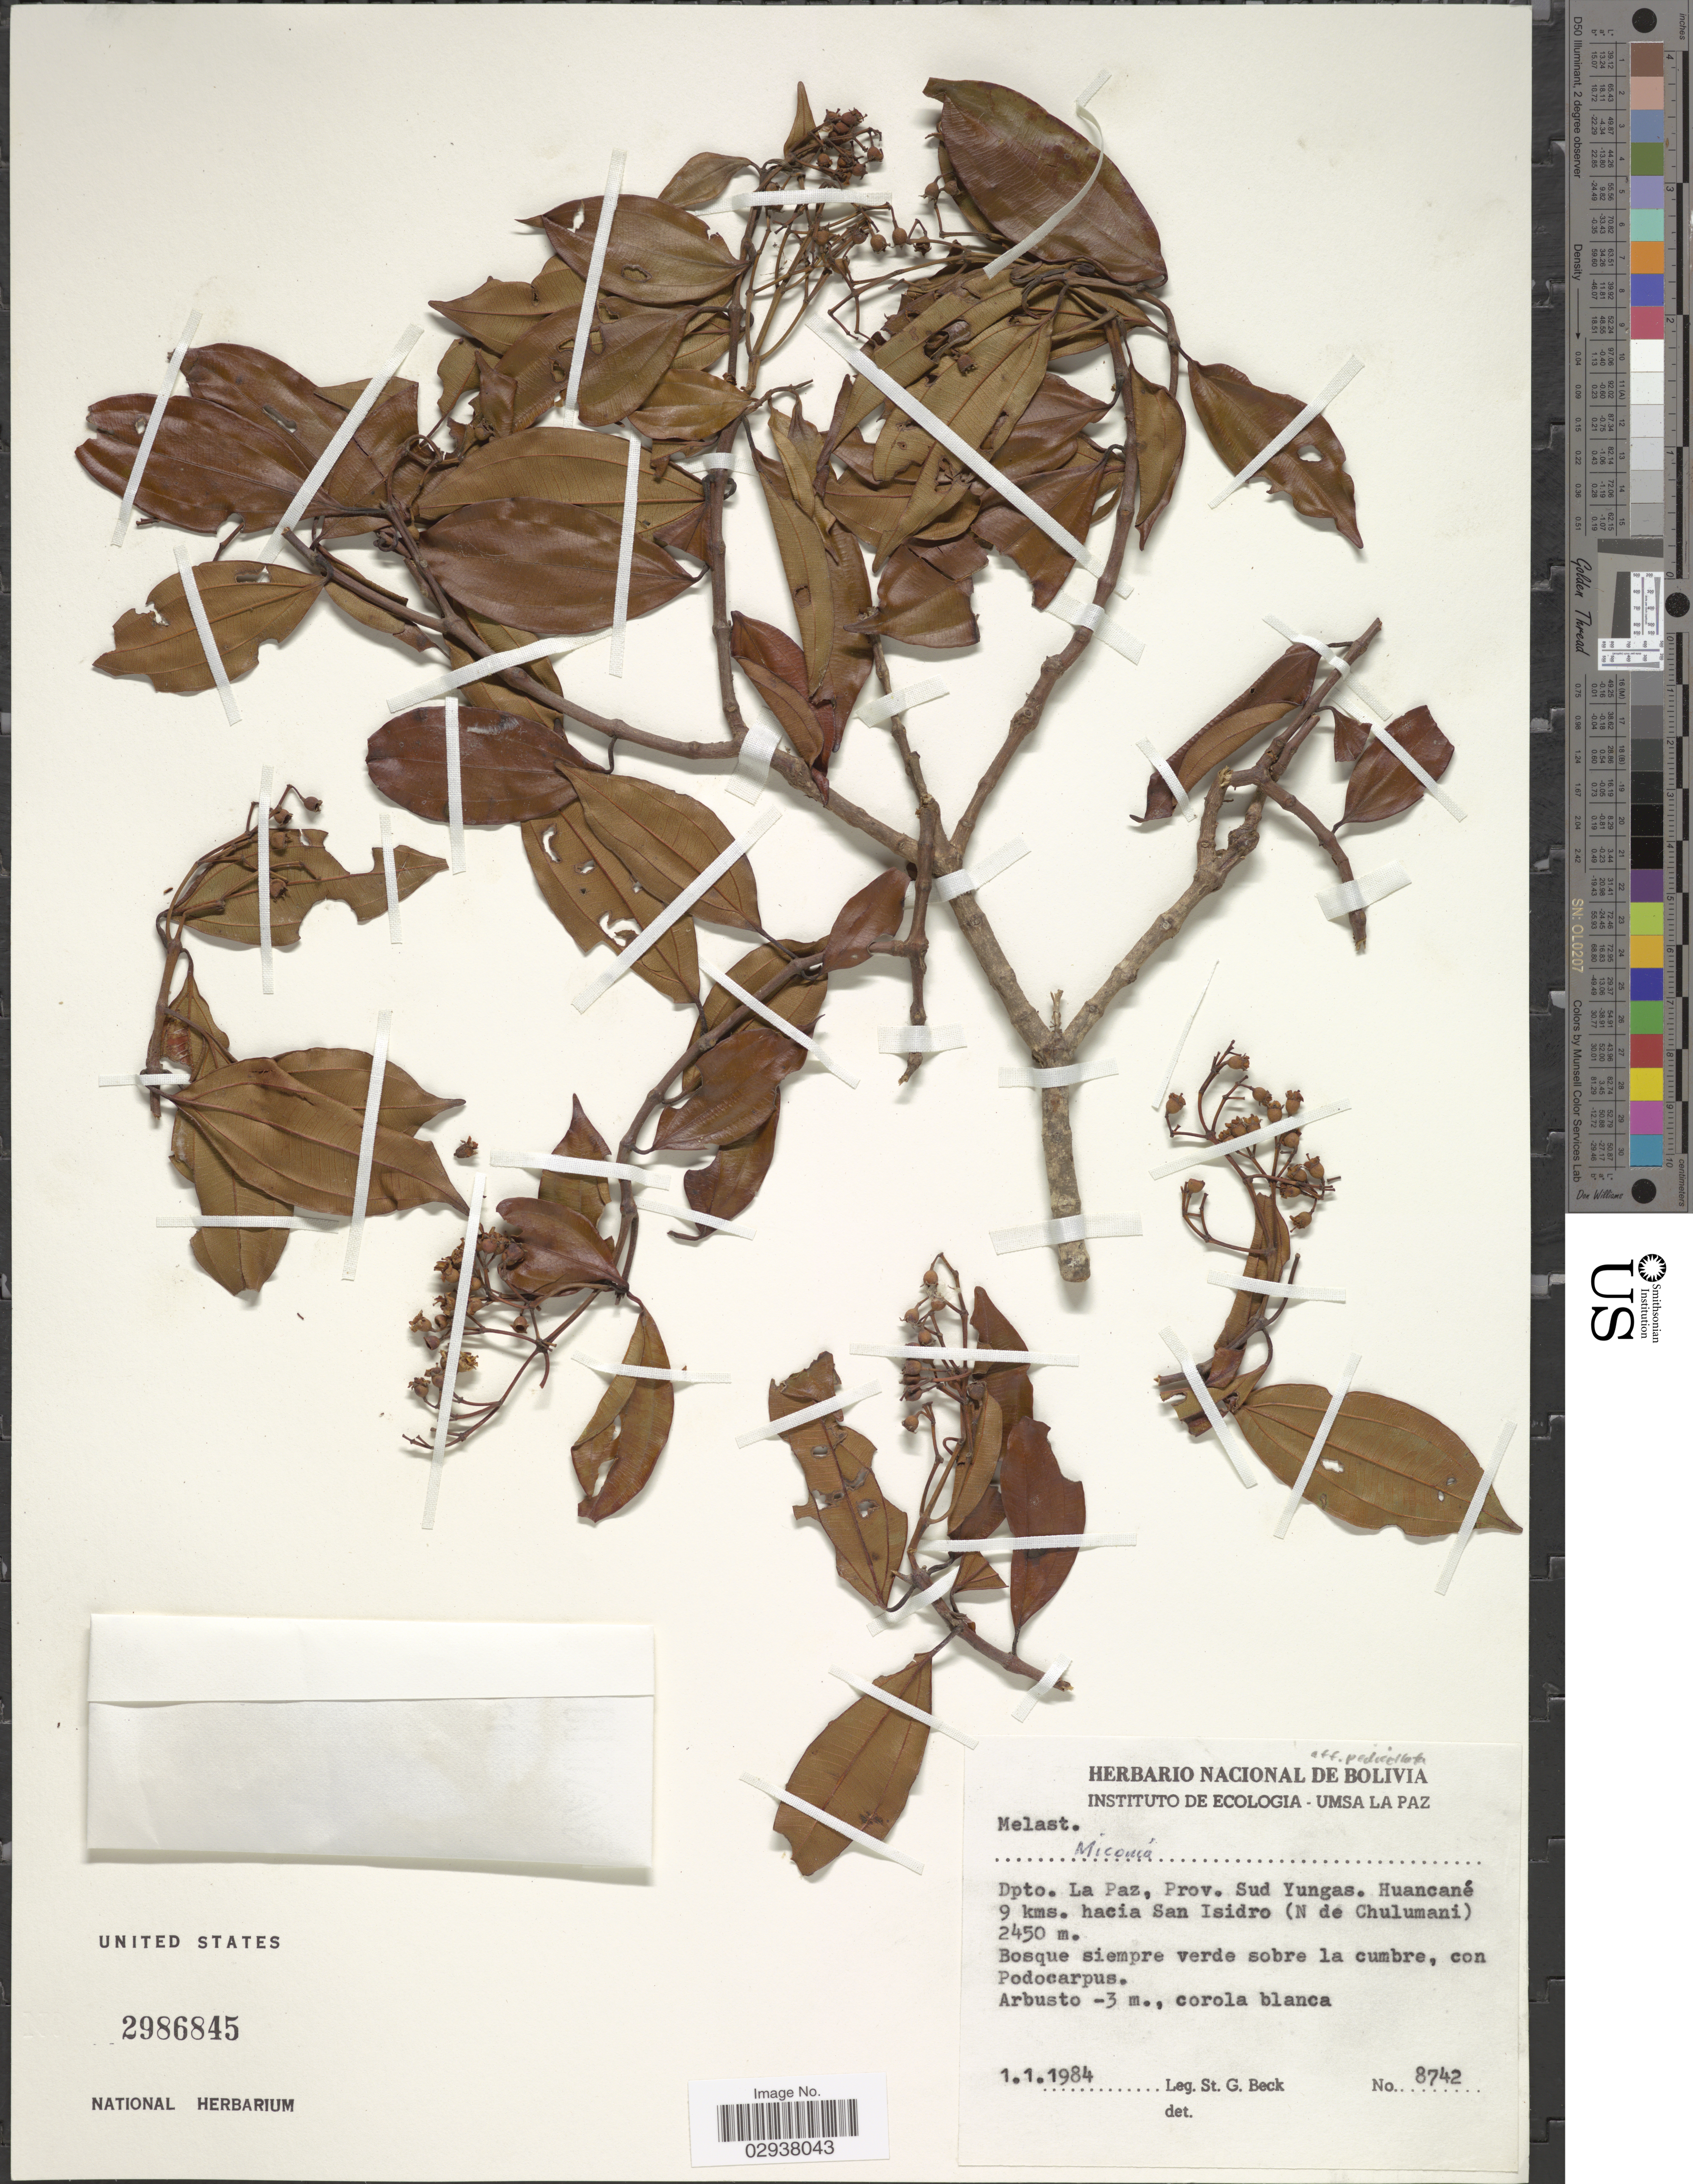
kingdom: Plantae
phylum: Tracheophyta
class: Magnoliopsida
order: Myrtales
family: Melastomataceae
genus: Miconia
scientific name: Miconia cinnabarina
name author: Jan.M. Burke & Michelang.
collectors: S. G. Beck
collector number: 8742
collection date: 1984-01-01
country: Bolivia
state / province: La Paz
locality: Dpto. La Paz, Prov. Sud Yungas, Huancané, 9 kms. hacia San Isidro (N of Chulumani).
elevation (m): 2450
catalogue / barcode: US 2986845